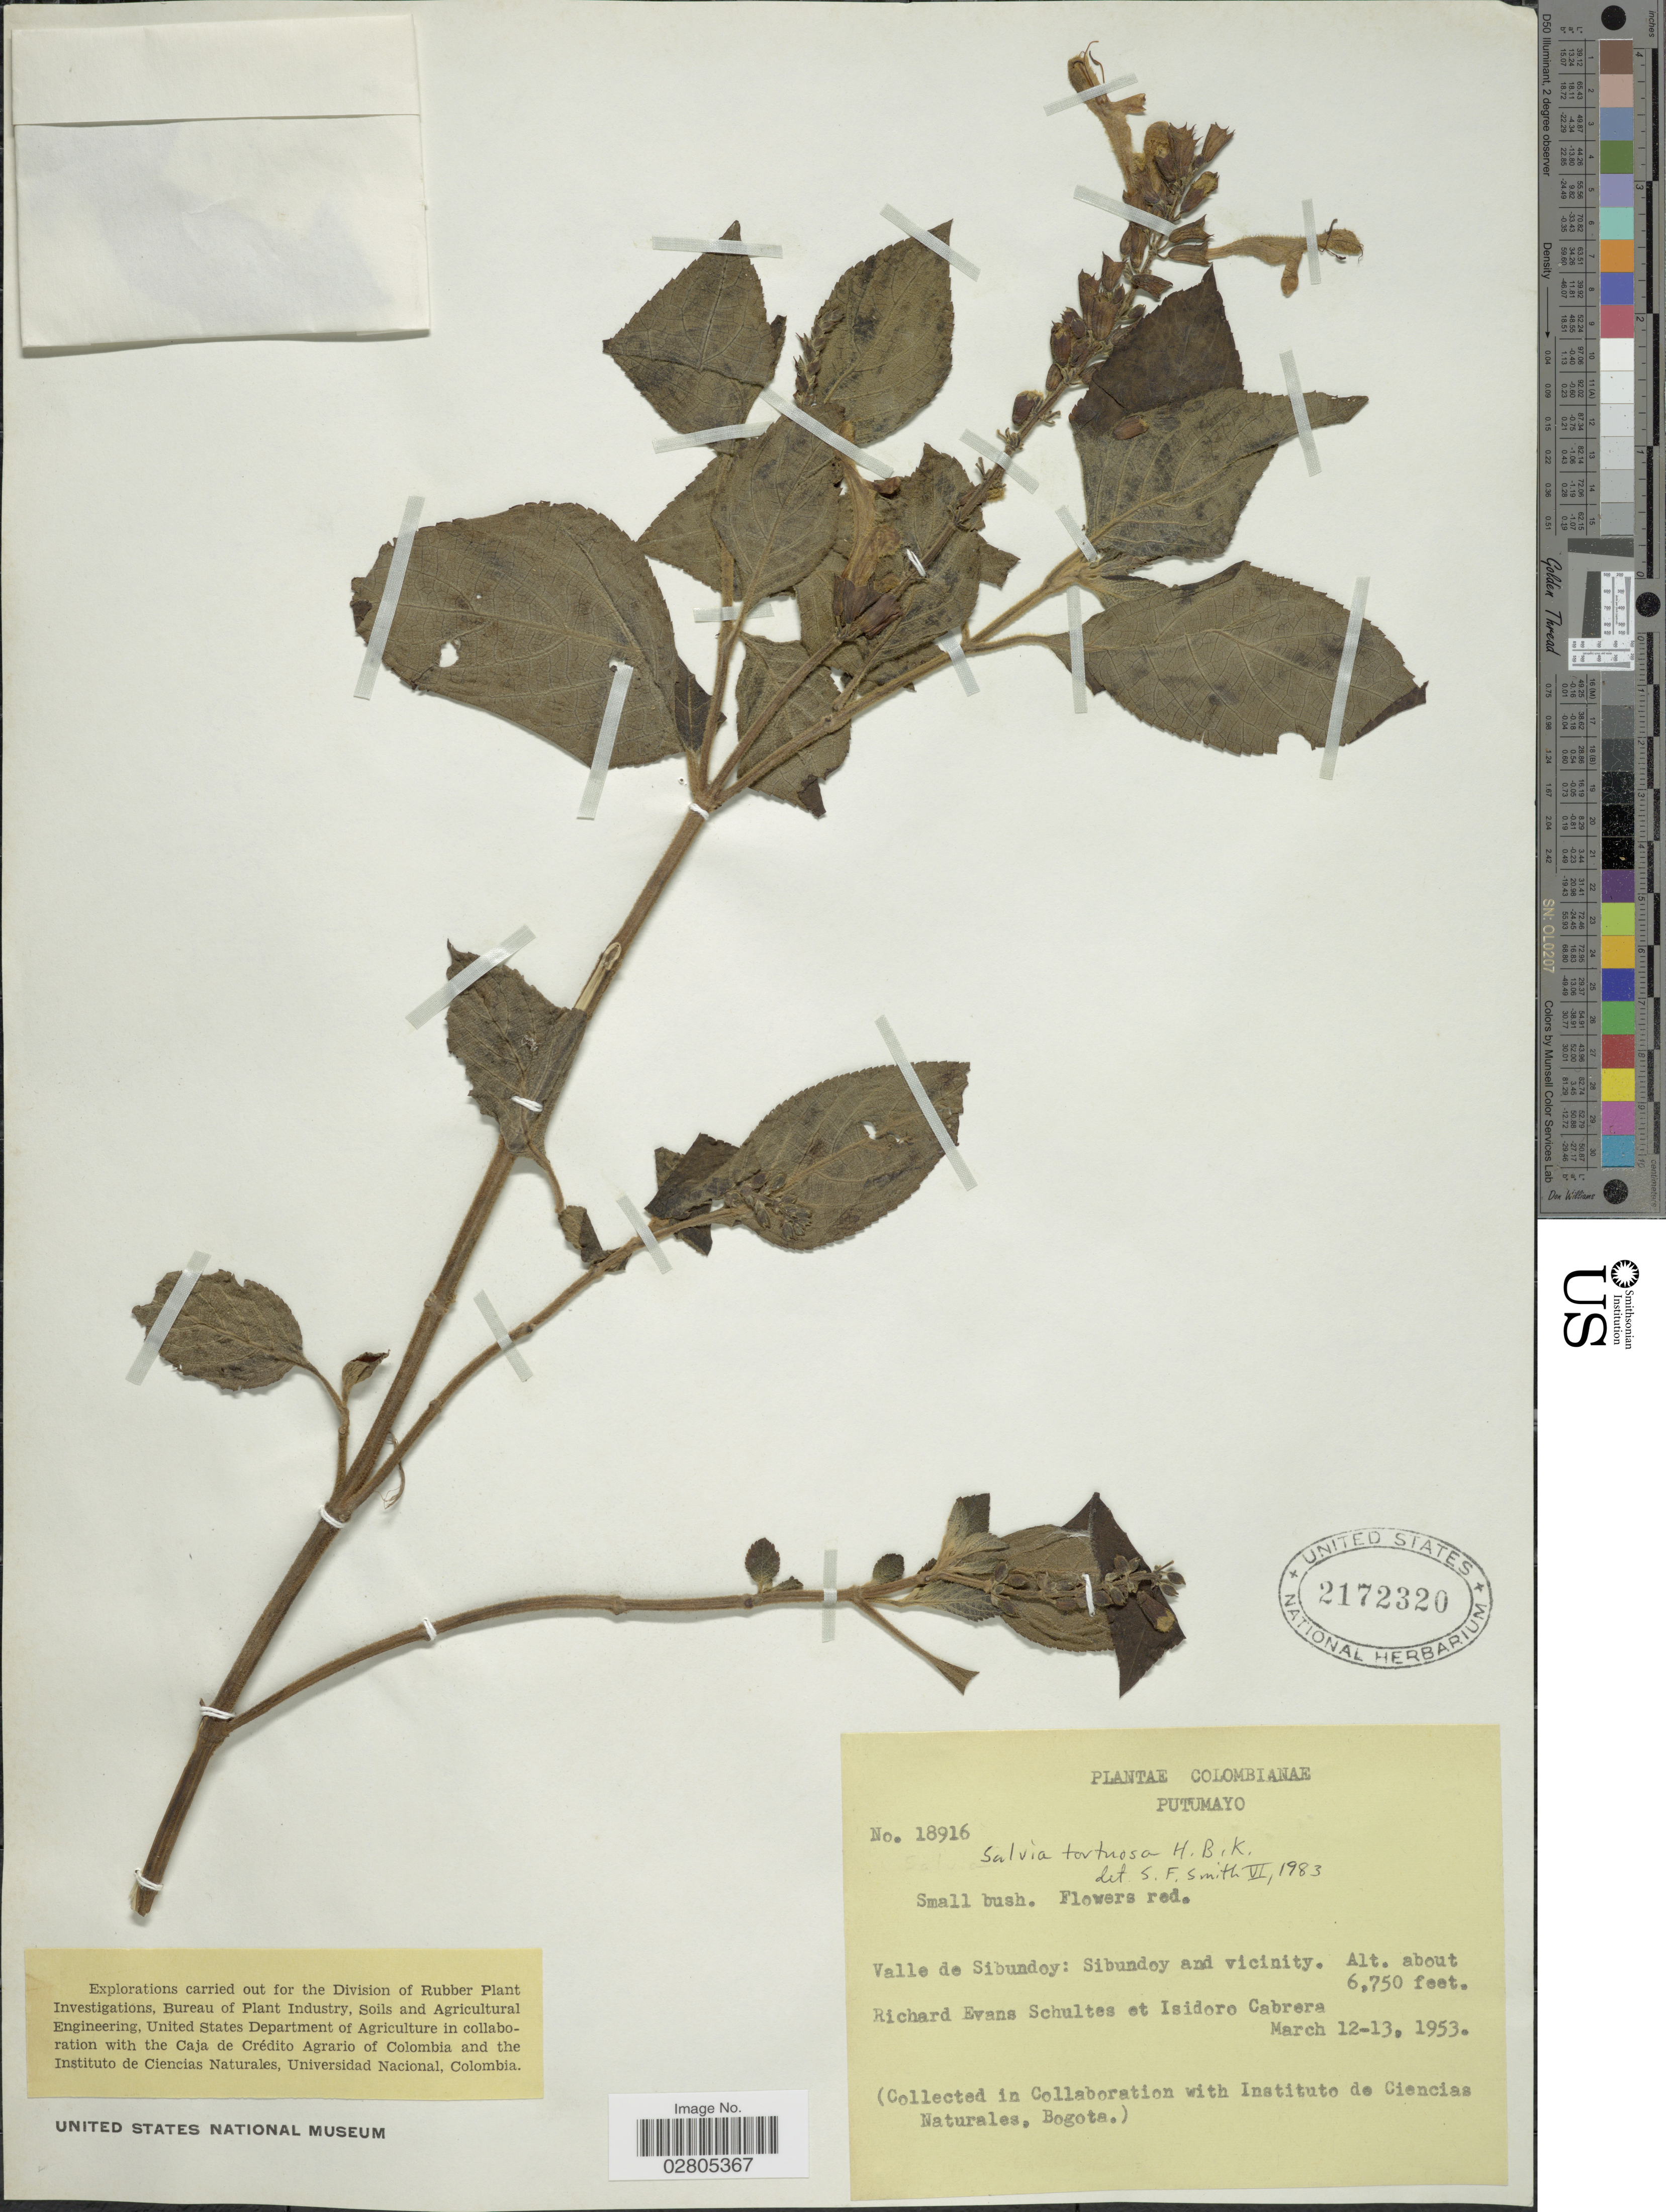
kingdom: Plantae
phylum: Tracheophyta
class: Magnoliopsida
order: Lamiales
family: Lamiaceae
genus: Salvia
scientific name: Salvia tortuosa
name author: Kunth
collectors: R. E. Schultes & I. Cabrera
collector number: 18916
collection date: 1953-03-12/1953-03-13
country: Colombia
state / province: Putumayo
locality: Valle de Sibundoy: Sibundoy and vicinity.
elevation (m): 2057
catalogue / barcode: US 2172320